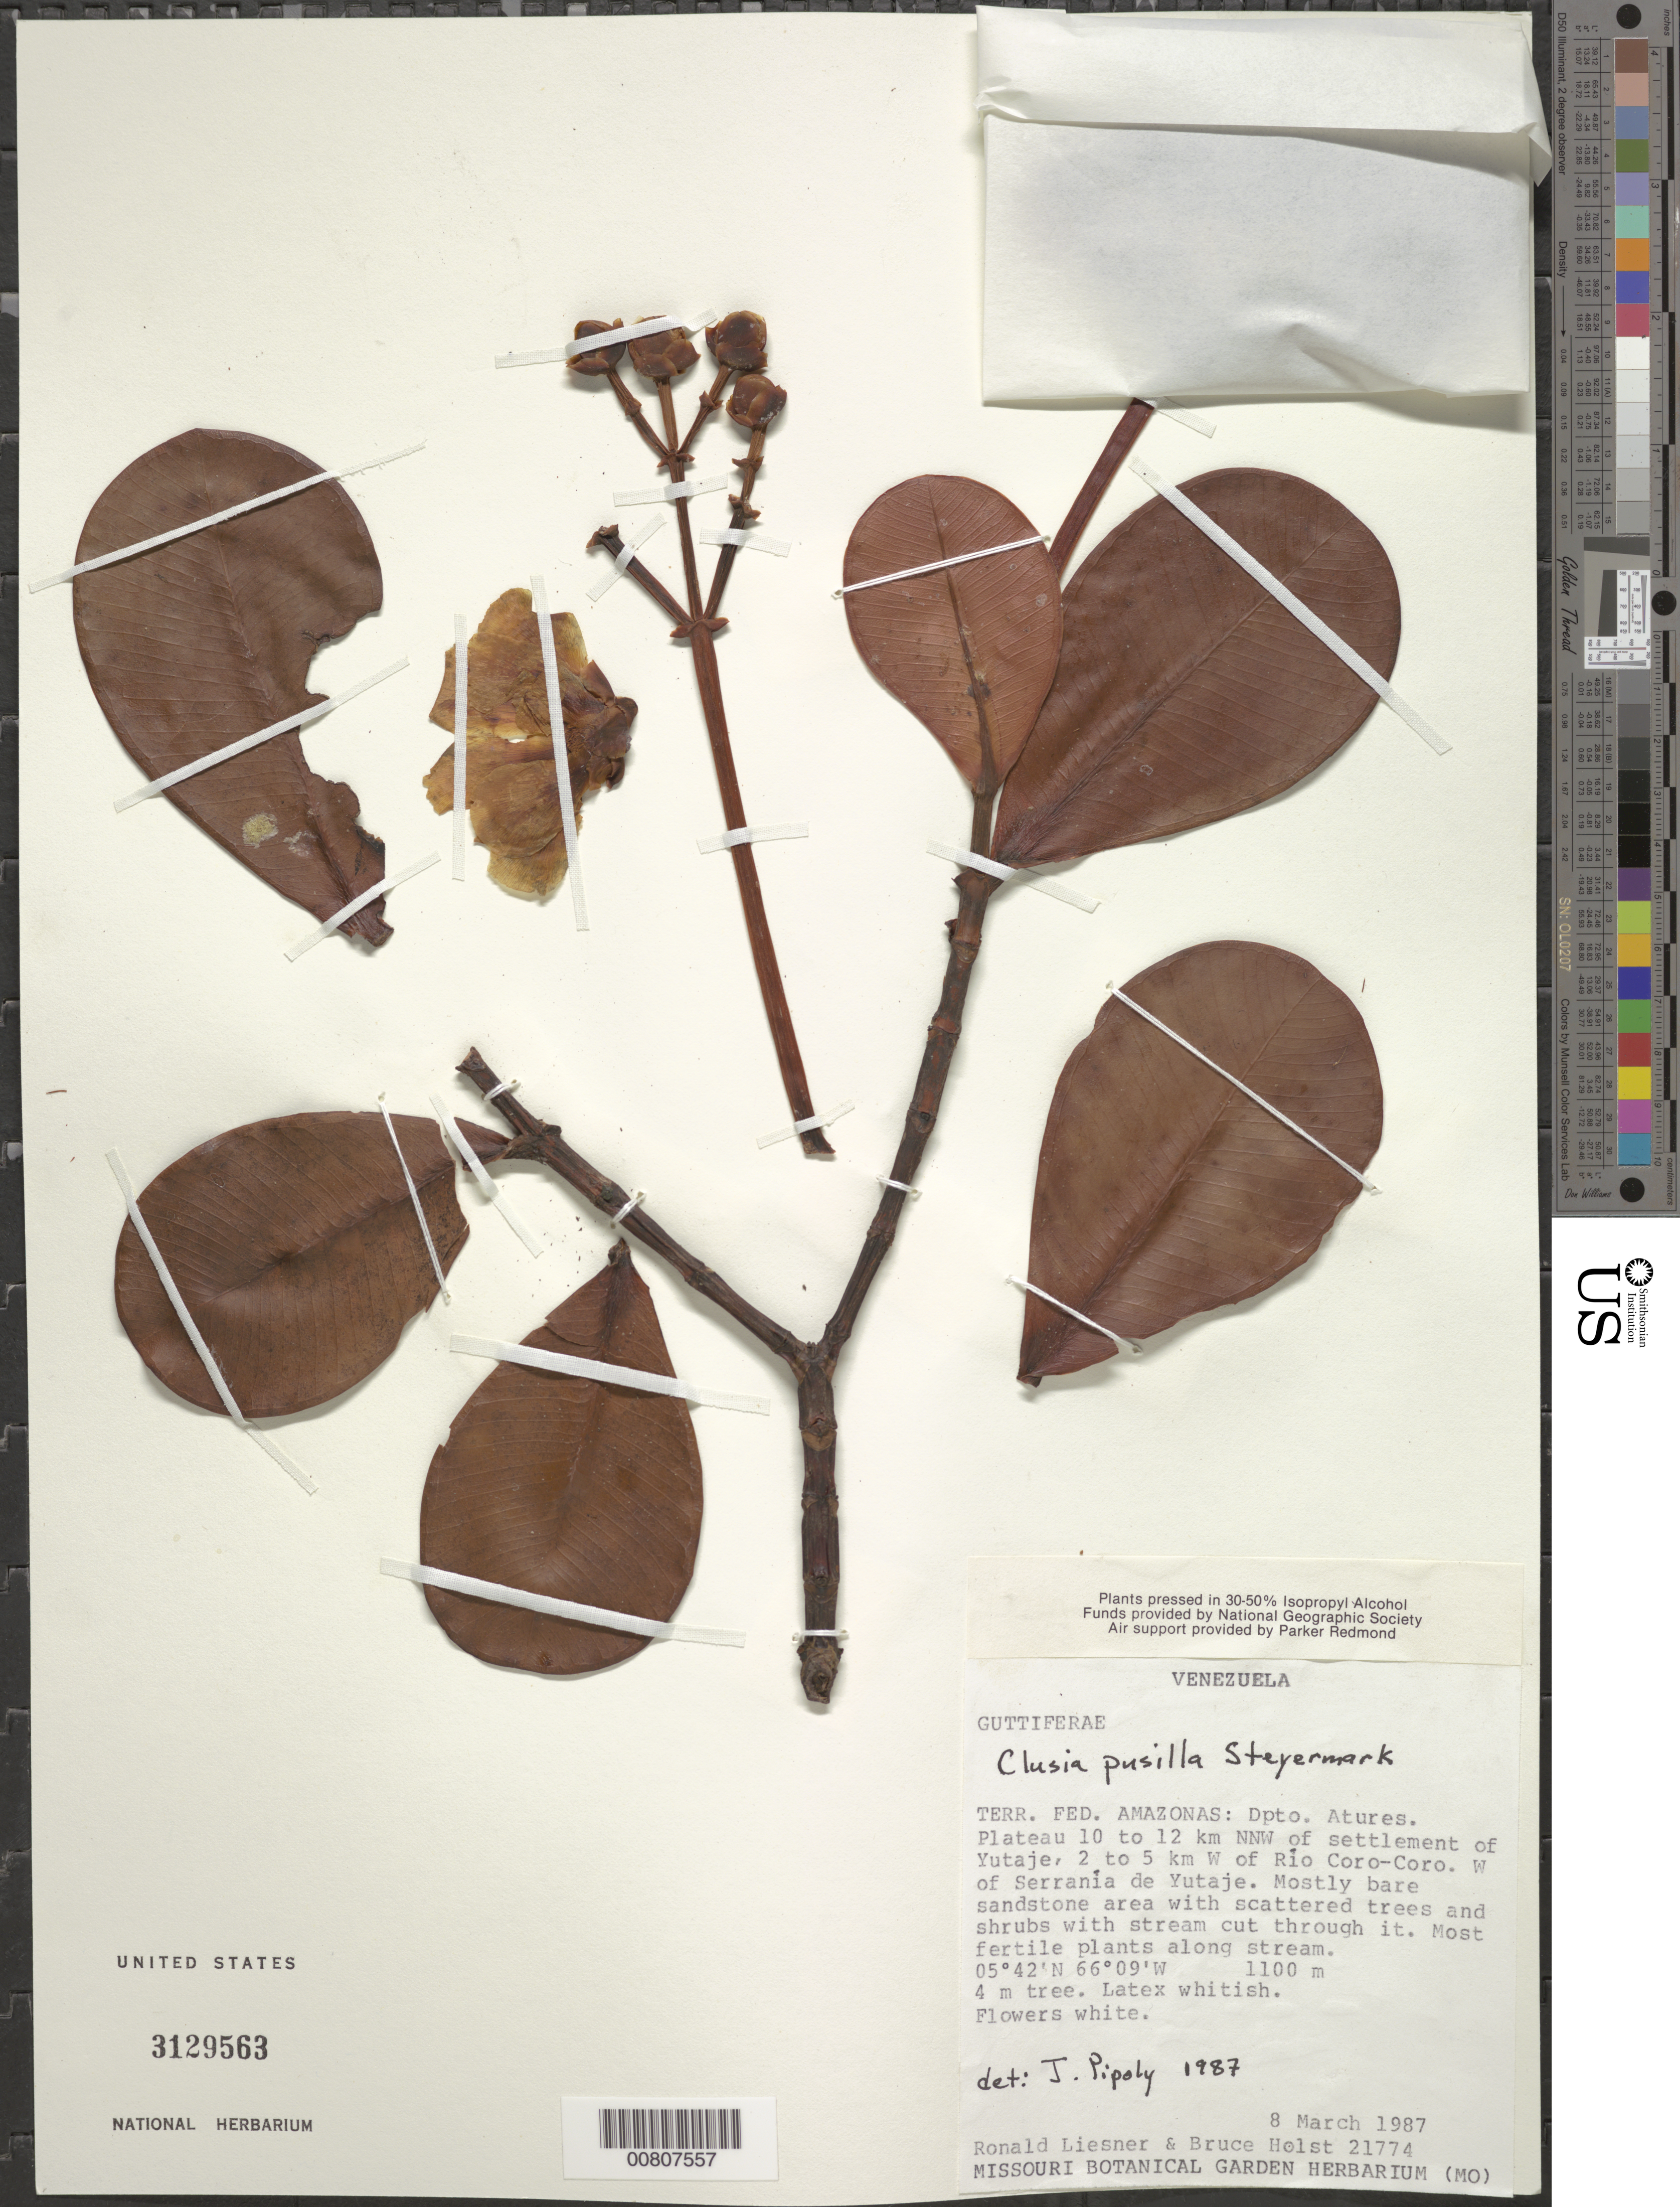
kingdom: Plantae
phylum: Tracheophyta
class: Magnoliopsida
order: Malpighiales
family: Clusiaceae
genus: Clusia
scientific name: Clusia pusilla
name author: Steyerm.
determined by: Pipoly, J. J., III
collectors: R. L. Liesner & B. Holst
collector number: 21774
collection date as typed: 8-Mar-87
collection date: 1987-03-08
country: Venezuela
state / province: Amazonas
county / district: Atures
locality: Yutajé settlement, 10-12 km NNW of; 2-5 km W of Río Coro-Coro, W of Serrania de Yutajé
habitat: Mostly bare sandstone area with scattered trees and shrubs with stream cut through it; on open laja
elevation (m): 1100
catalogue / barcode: US 3129563